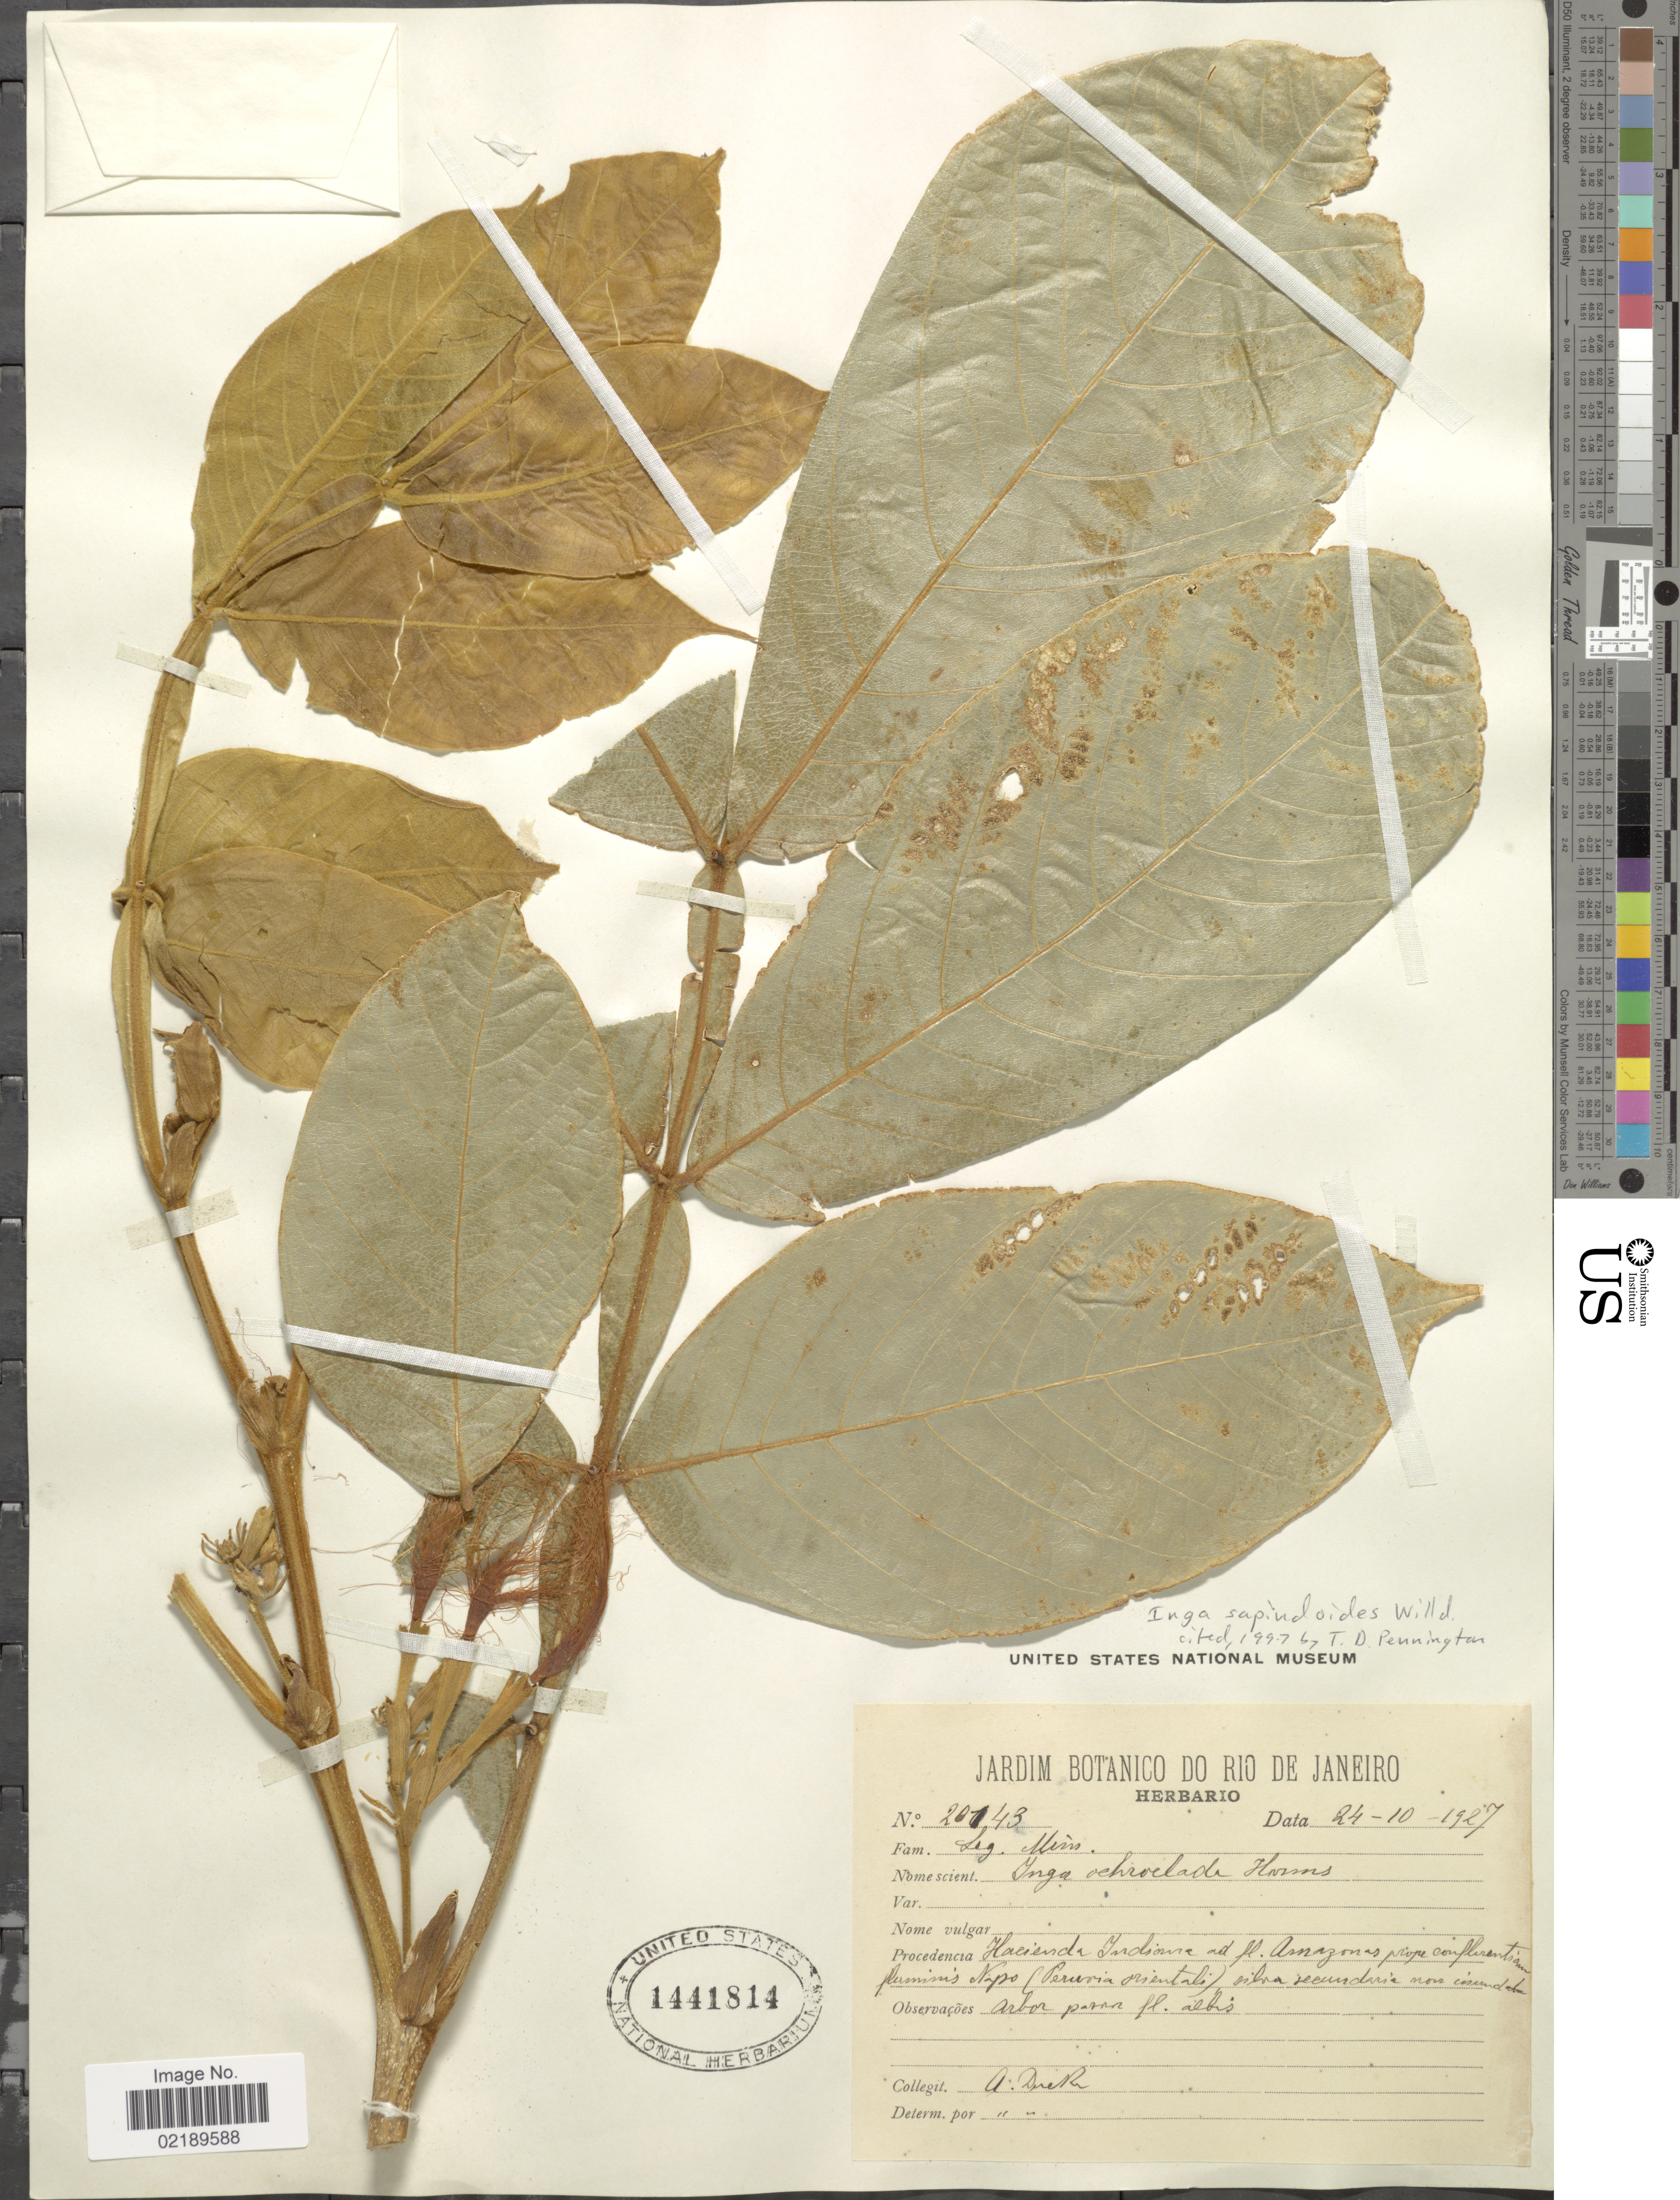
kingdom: Plantae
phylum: Tracheophyta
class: Magnoliopsida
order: Fabales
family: Fabaceae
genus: Inga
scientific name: Inga sapindoides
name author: Willd.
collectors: A. Ducke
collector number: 20143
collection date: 1927-10-24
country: Peru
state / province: Amazonas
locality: Hacienda Indiana ad fl. Amazonas prope confluentiam and fluminis Napo (Peruvia orientali) silva secundaria non inundata.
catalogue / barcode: US 1441814